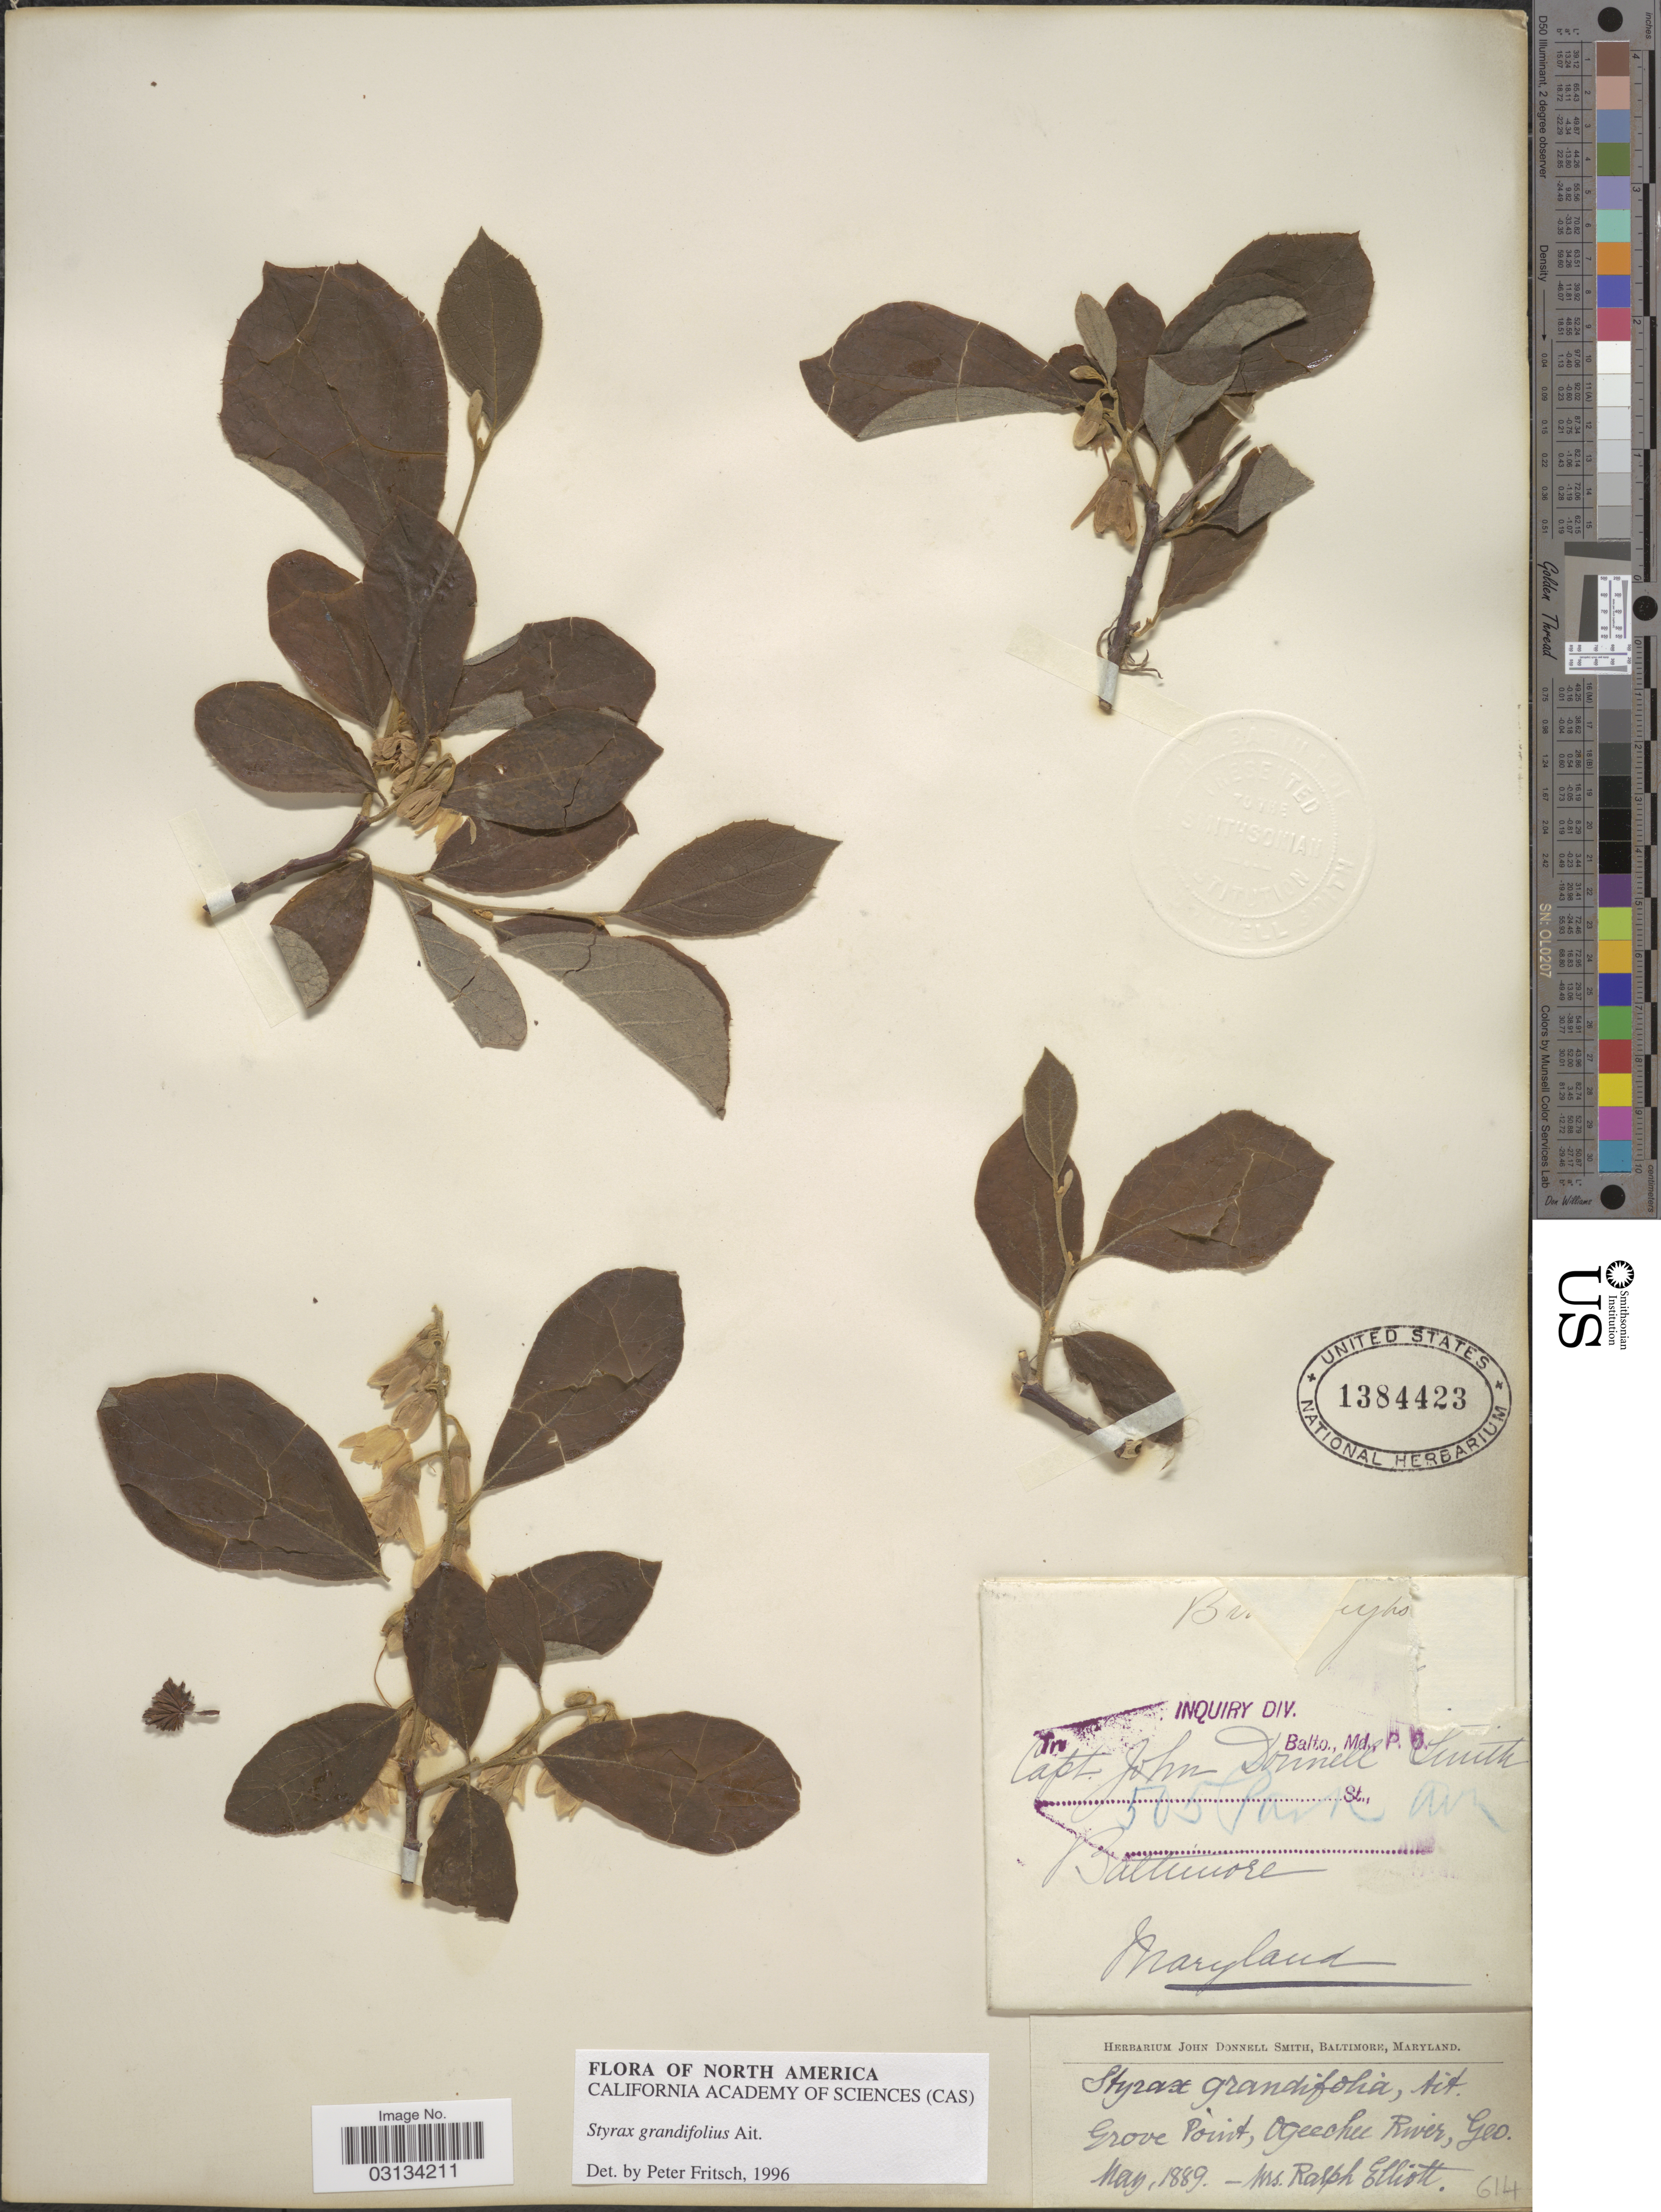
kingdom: Plantae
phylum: Tracheophyta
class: Magnoliopsida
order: Ericales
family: Styracaceae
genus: Styrax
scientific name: Styrax grandifolius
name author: Aiton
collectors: R. Elliott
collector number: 614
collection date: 1889-05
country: United States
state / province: Georgia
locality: Grove Point, Ogeechee River, Geo.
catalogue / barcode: US 1384423